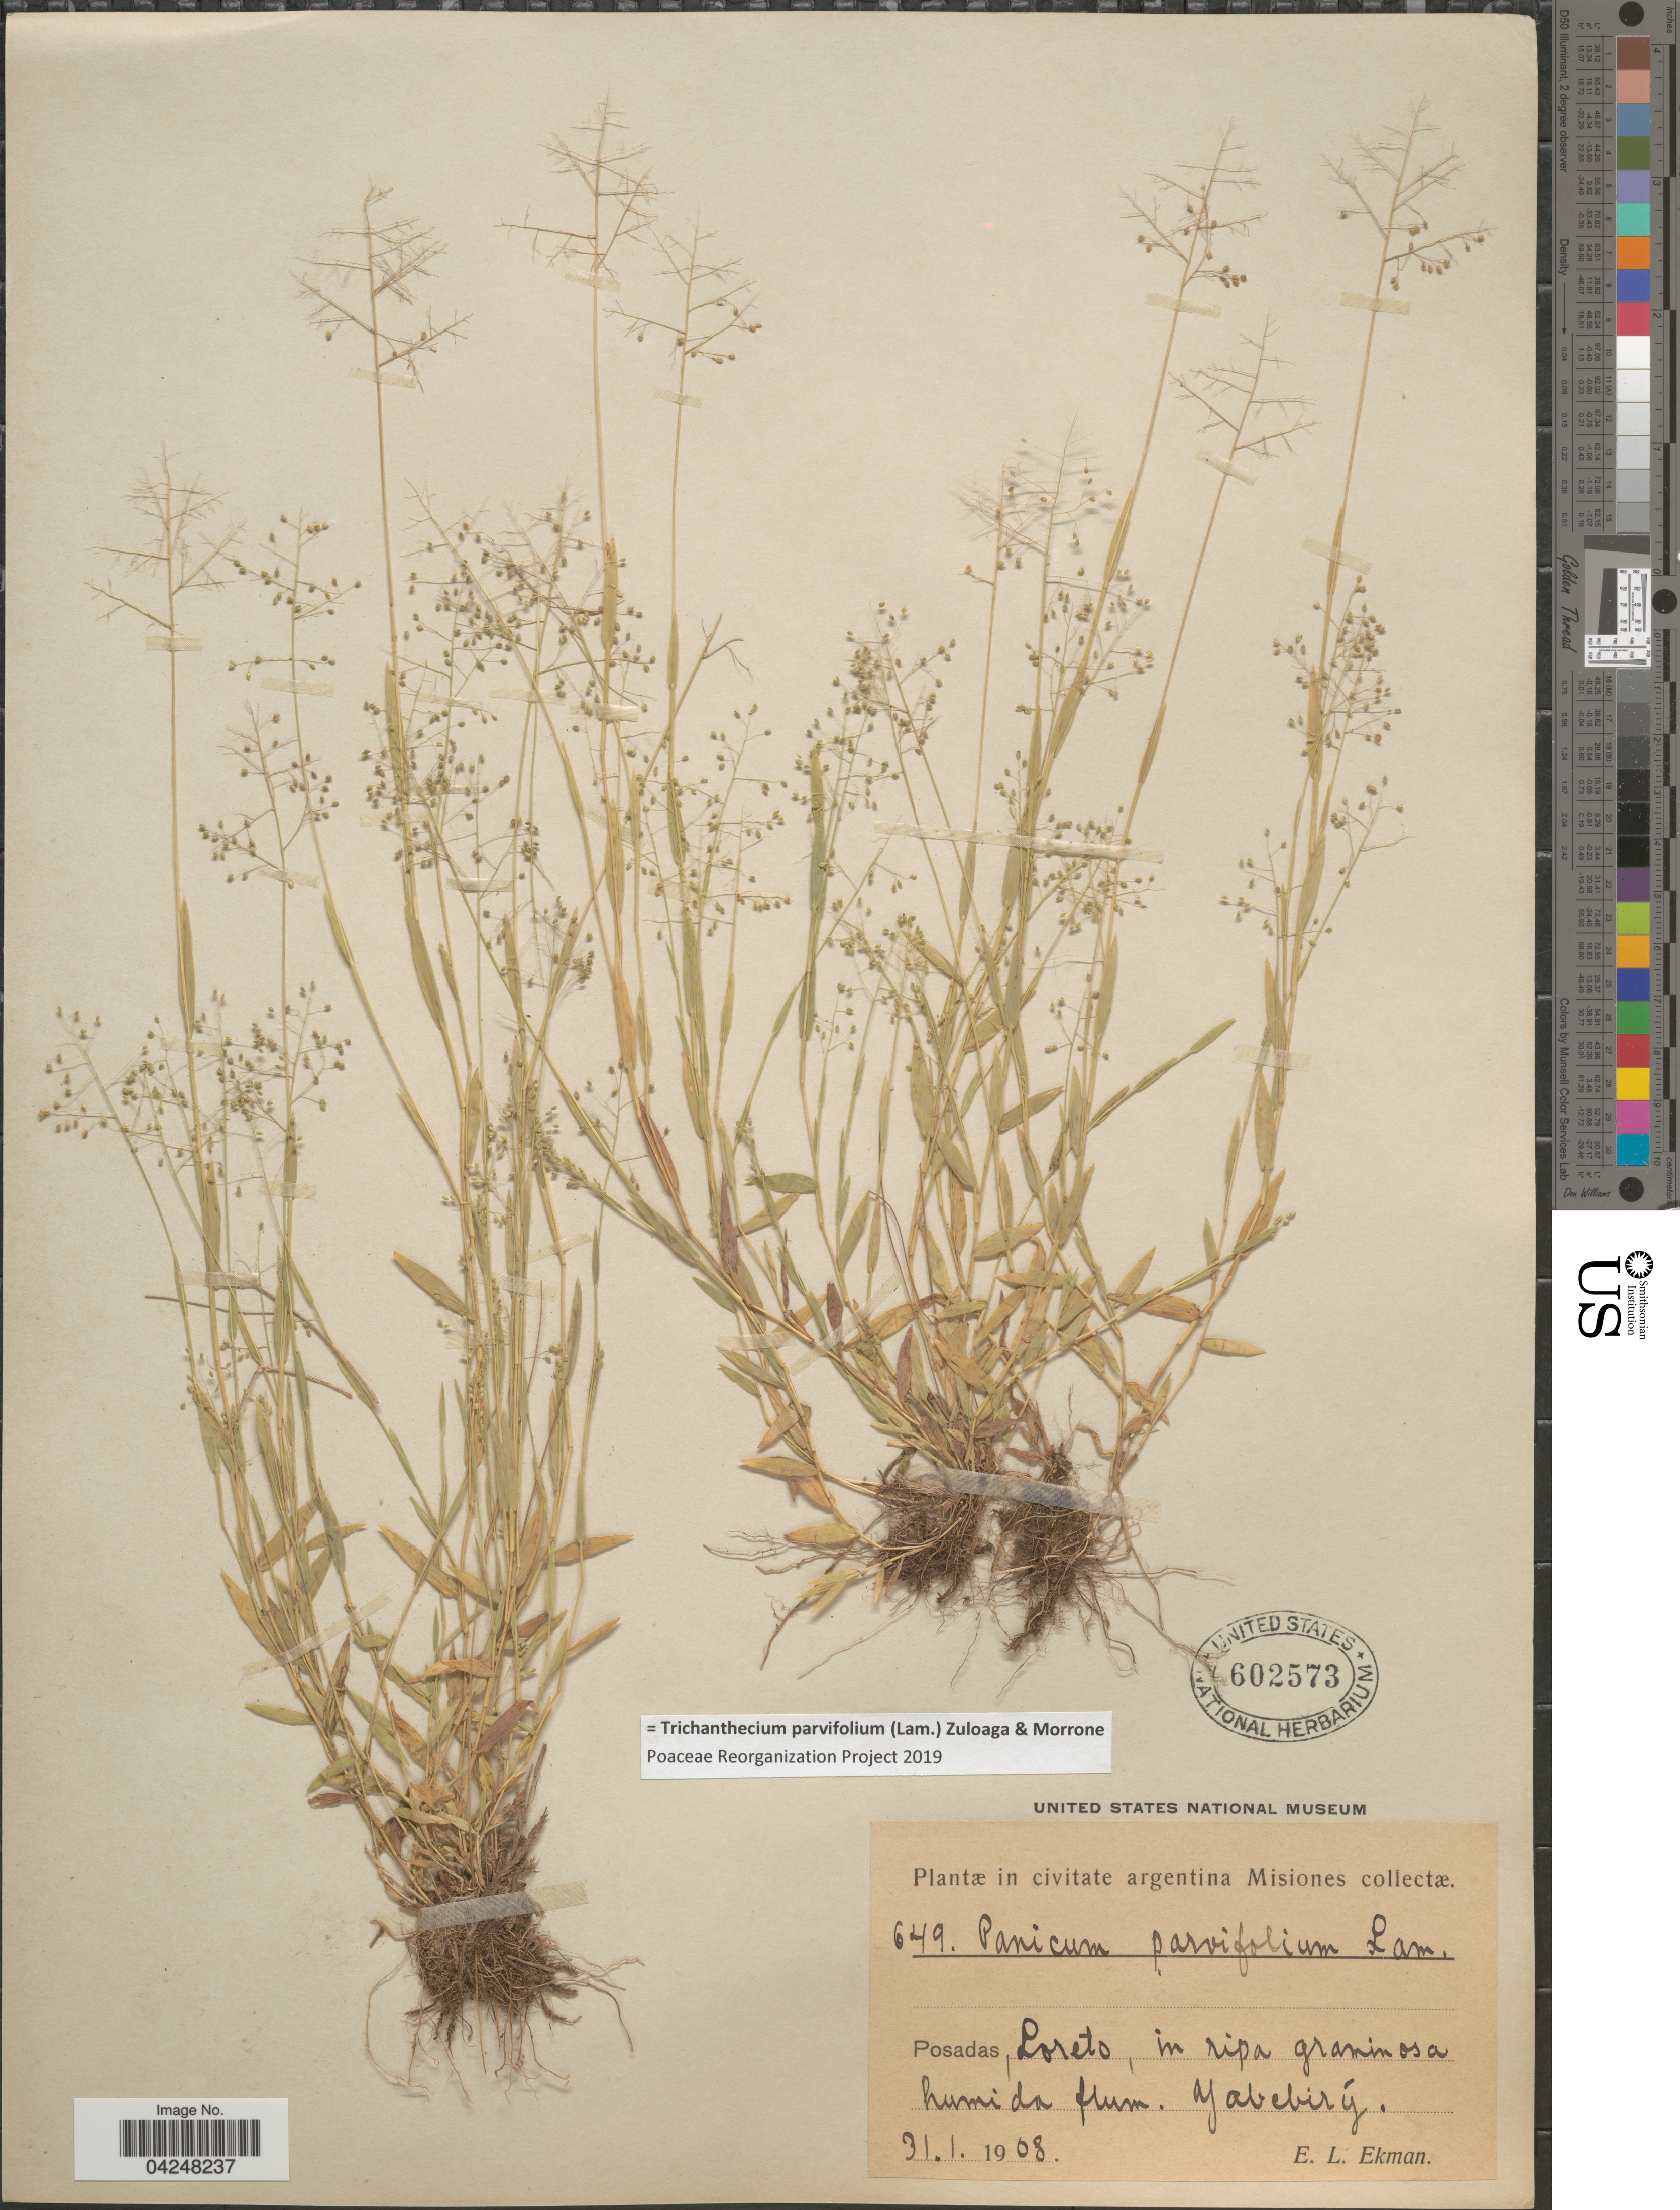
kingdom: Plantae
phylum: Tracheophyta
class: Liliopsida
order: Poales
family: Poaceae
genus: Trichanthecium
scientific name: Trichanthecium parvifolium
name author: (Lam.) Zuloaga & Morrone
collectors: E. L. Ekman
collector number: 649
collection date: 1908-01-31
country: Argentina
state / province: Misiones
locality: Posadas, Loreto, in ripa graminosa humida flum. Yabebiry.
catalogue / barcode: US 602573